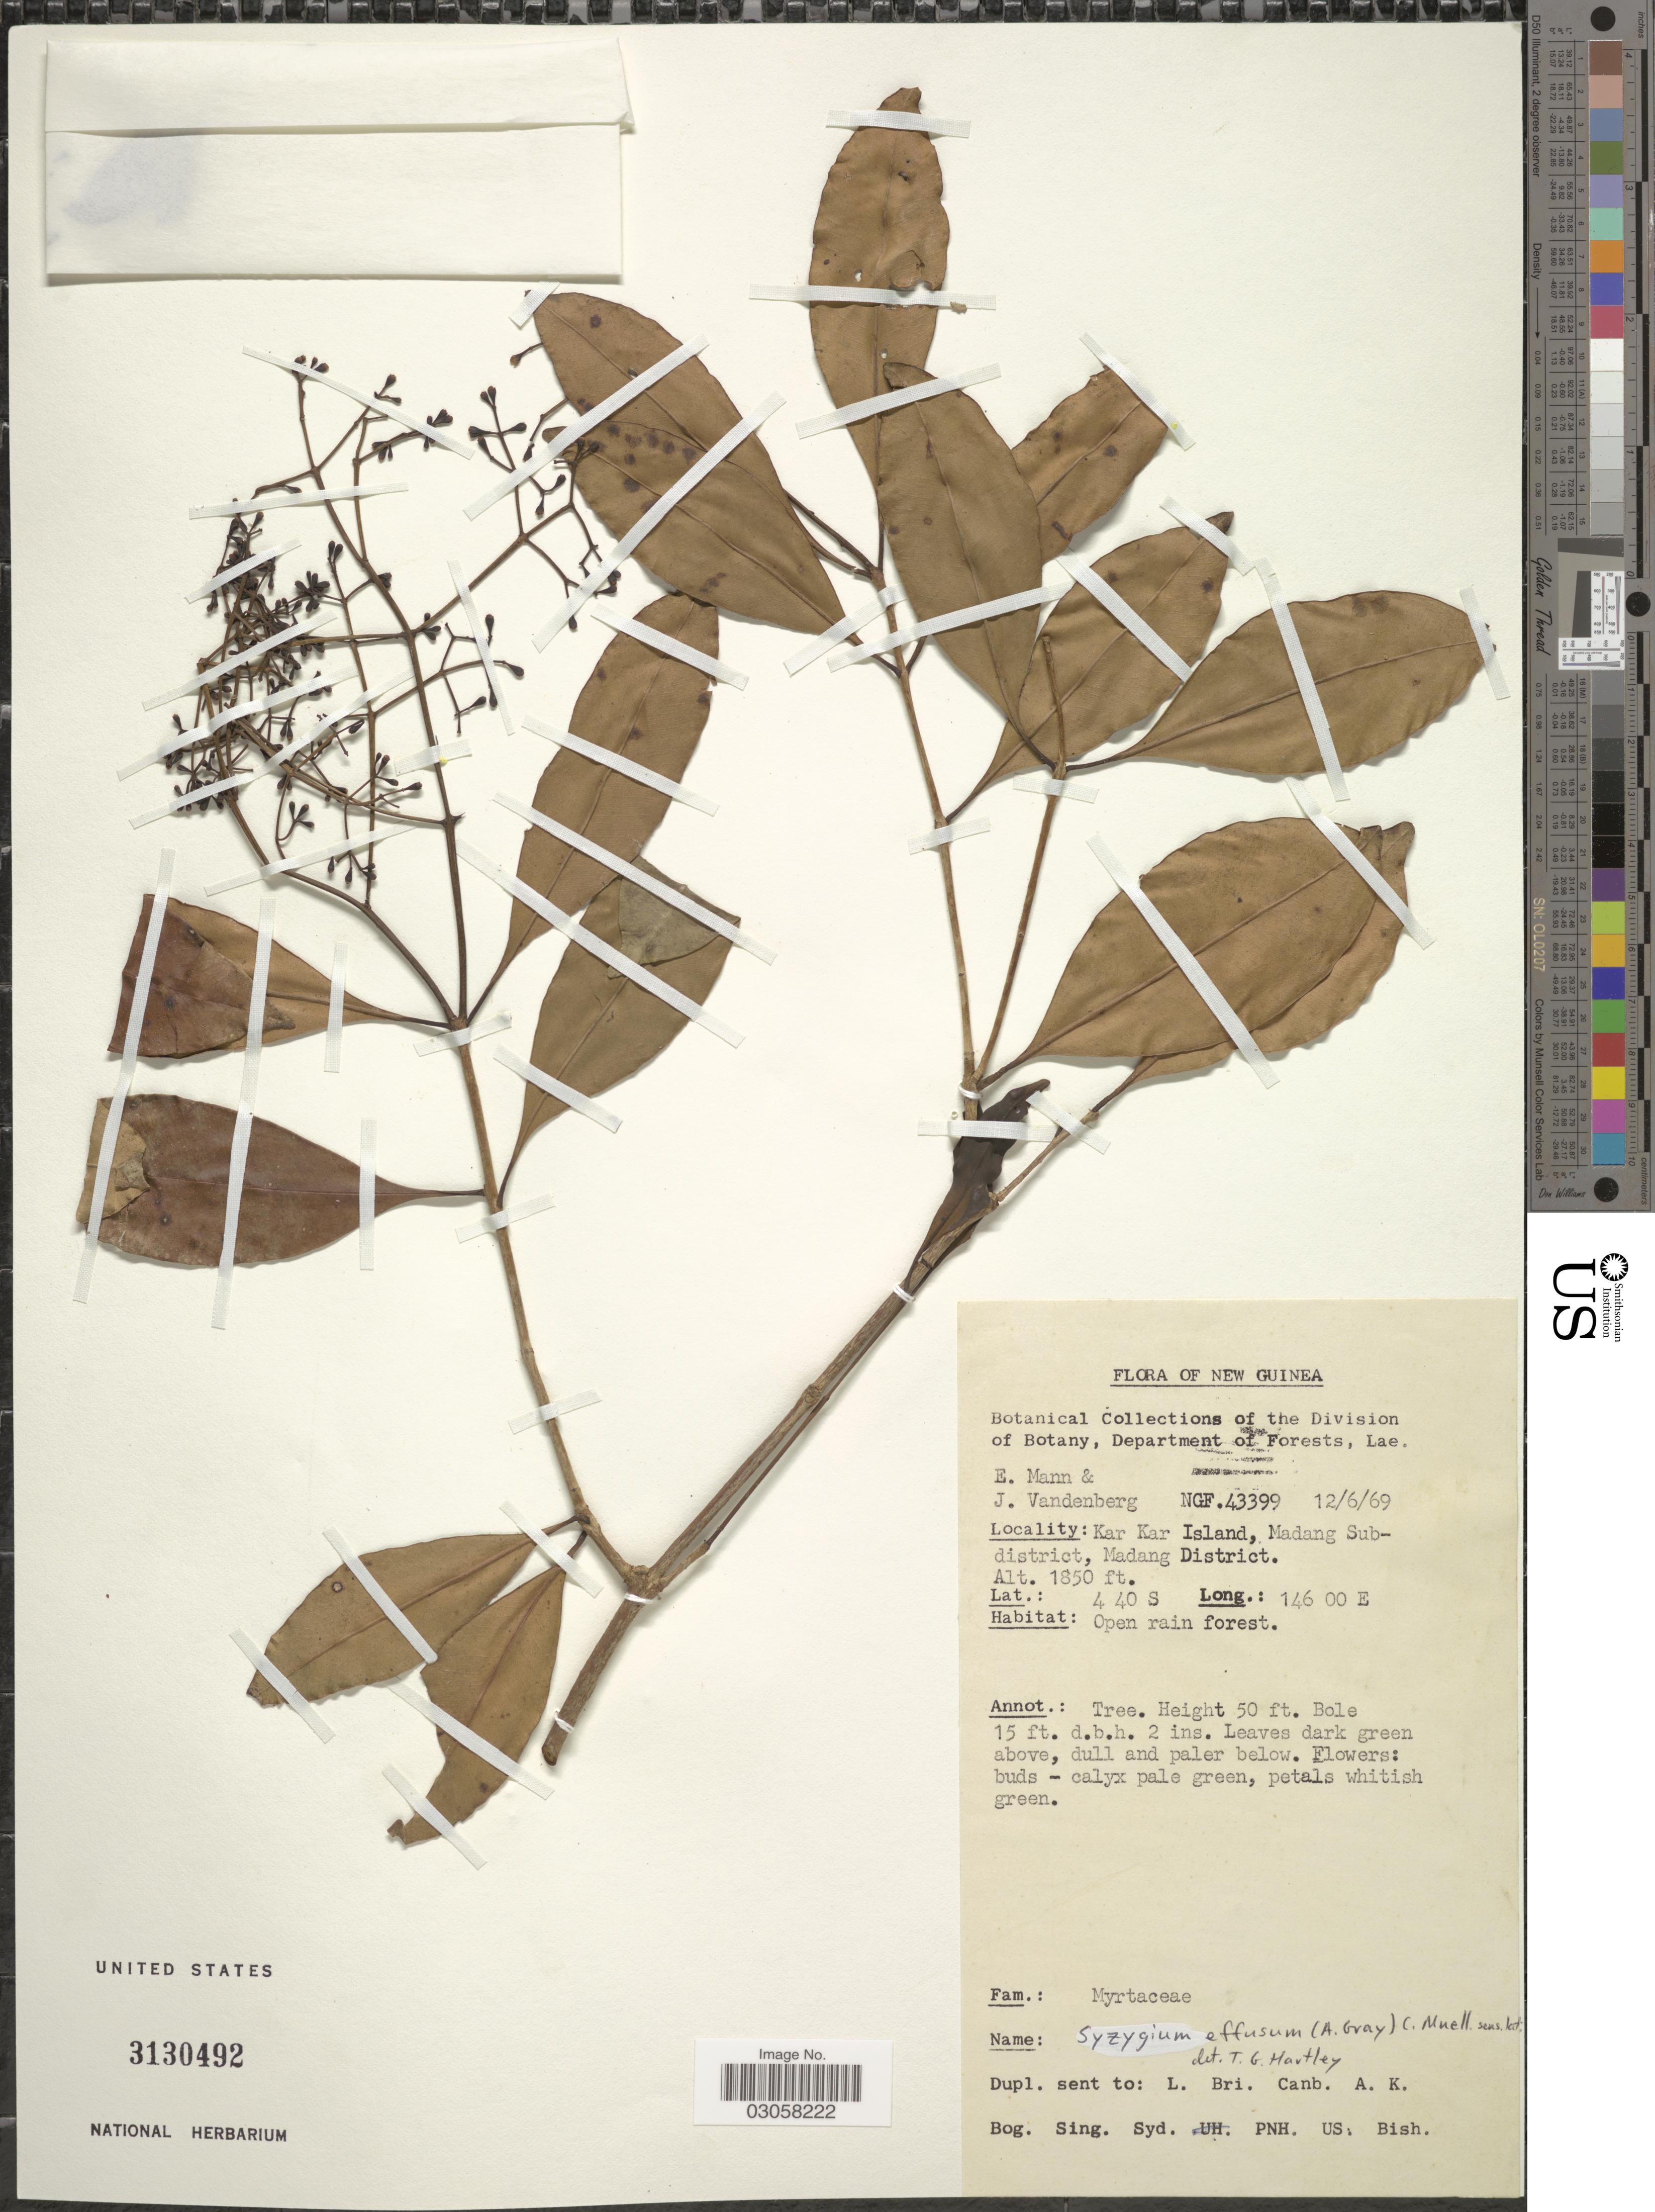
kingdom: Plantae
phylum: Tracheophyta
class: Magnoliopsida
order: Myrtales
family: Myrtaceae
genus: Syzygium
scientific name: Syzygium effusum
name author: (A. Gray) K. Müller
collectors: E. Mann & J. Vandenberg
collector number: NGF 43399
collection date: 1969-06-12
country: Papua New Guinea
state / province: Madang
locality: New Guinea. Kar Kar Island, Madan Sub-district, Madang District.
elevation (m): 564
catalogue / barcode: US 3130492